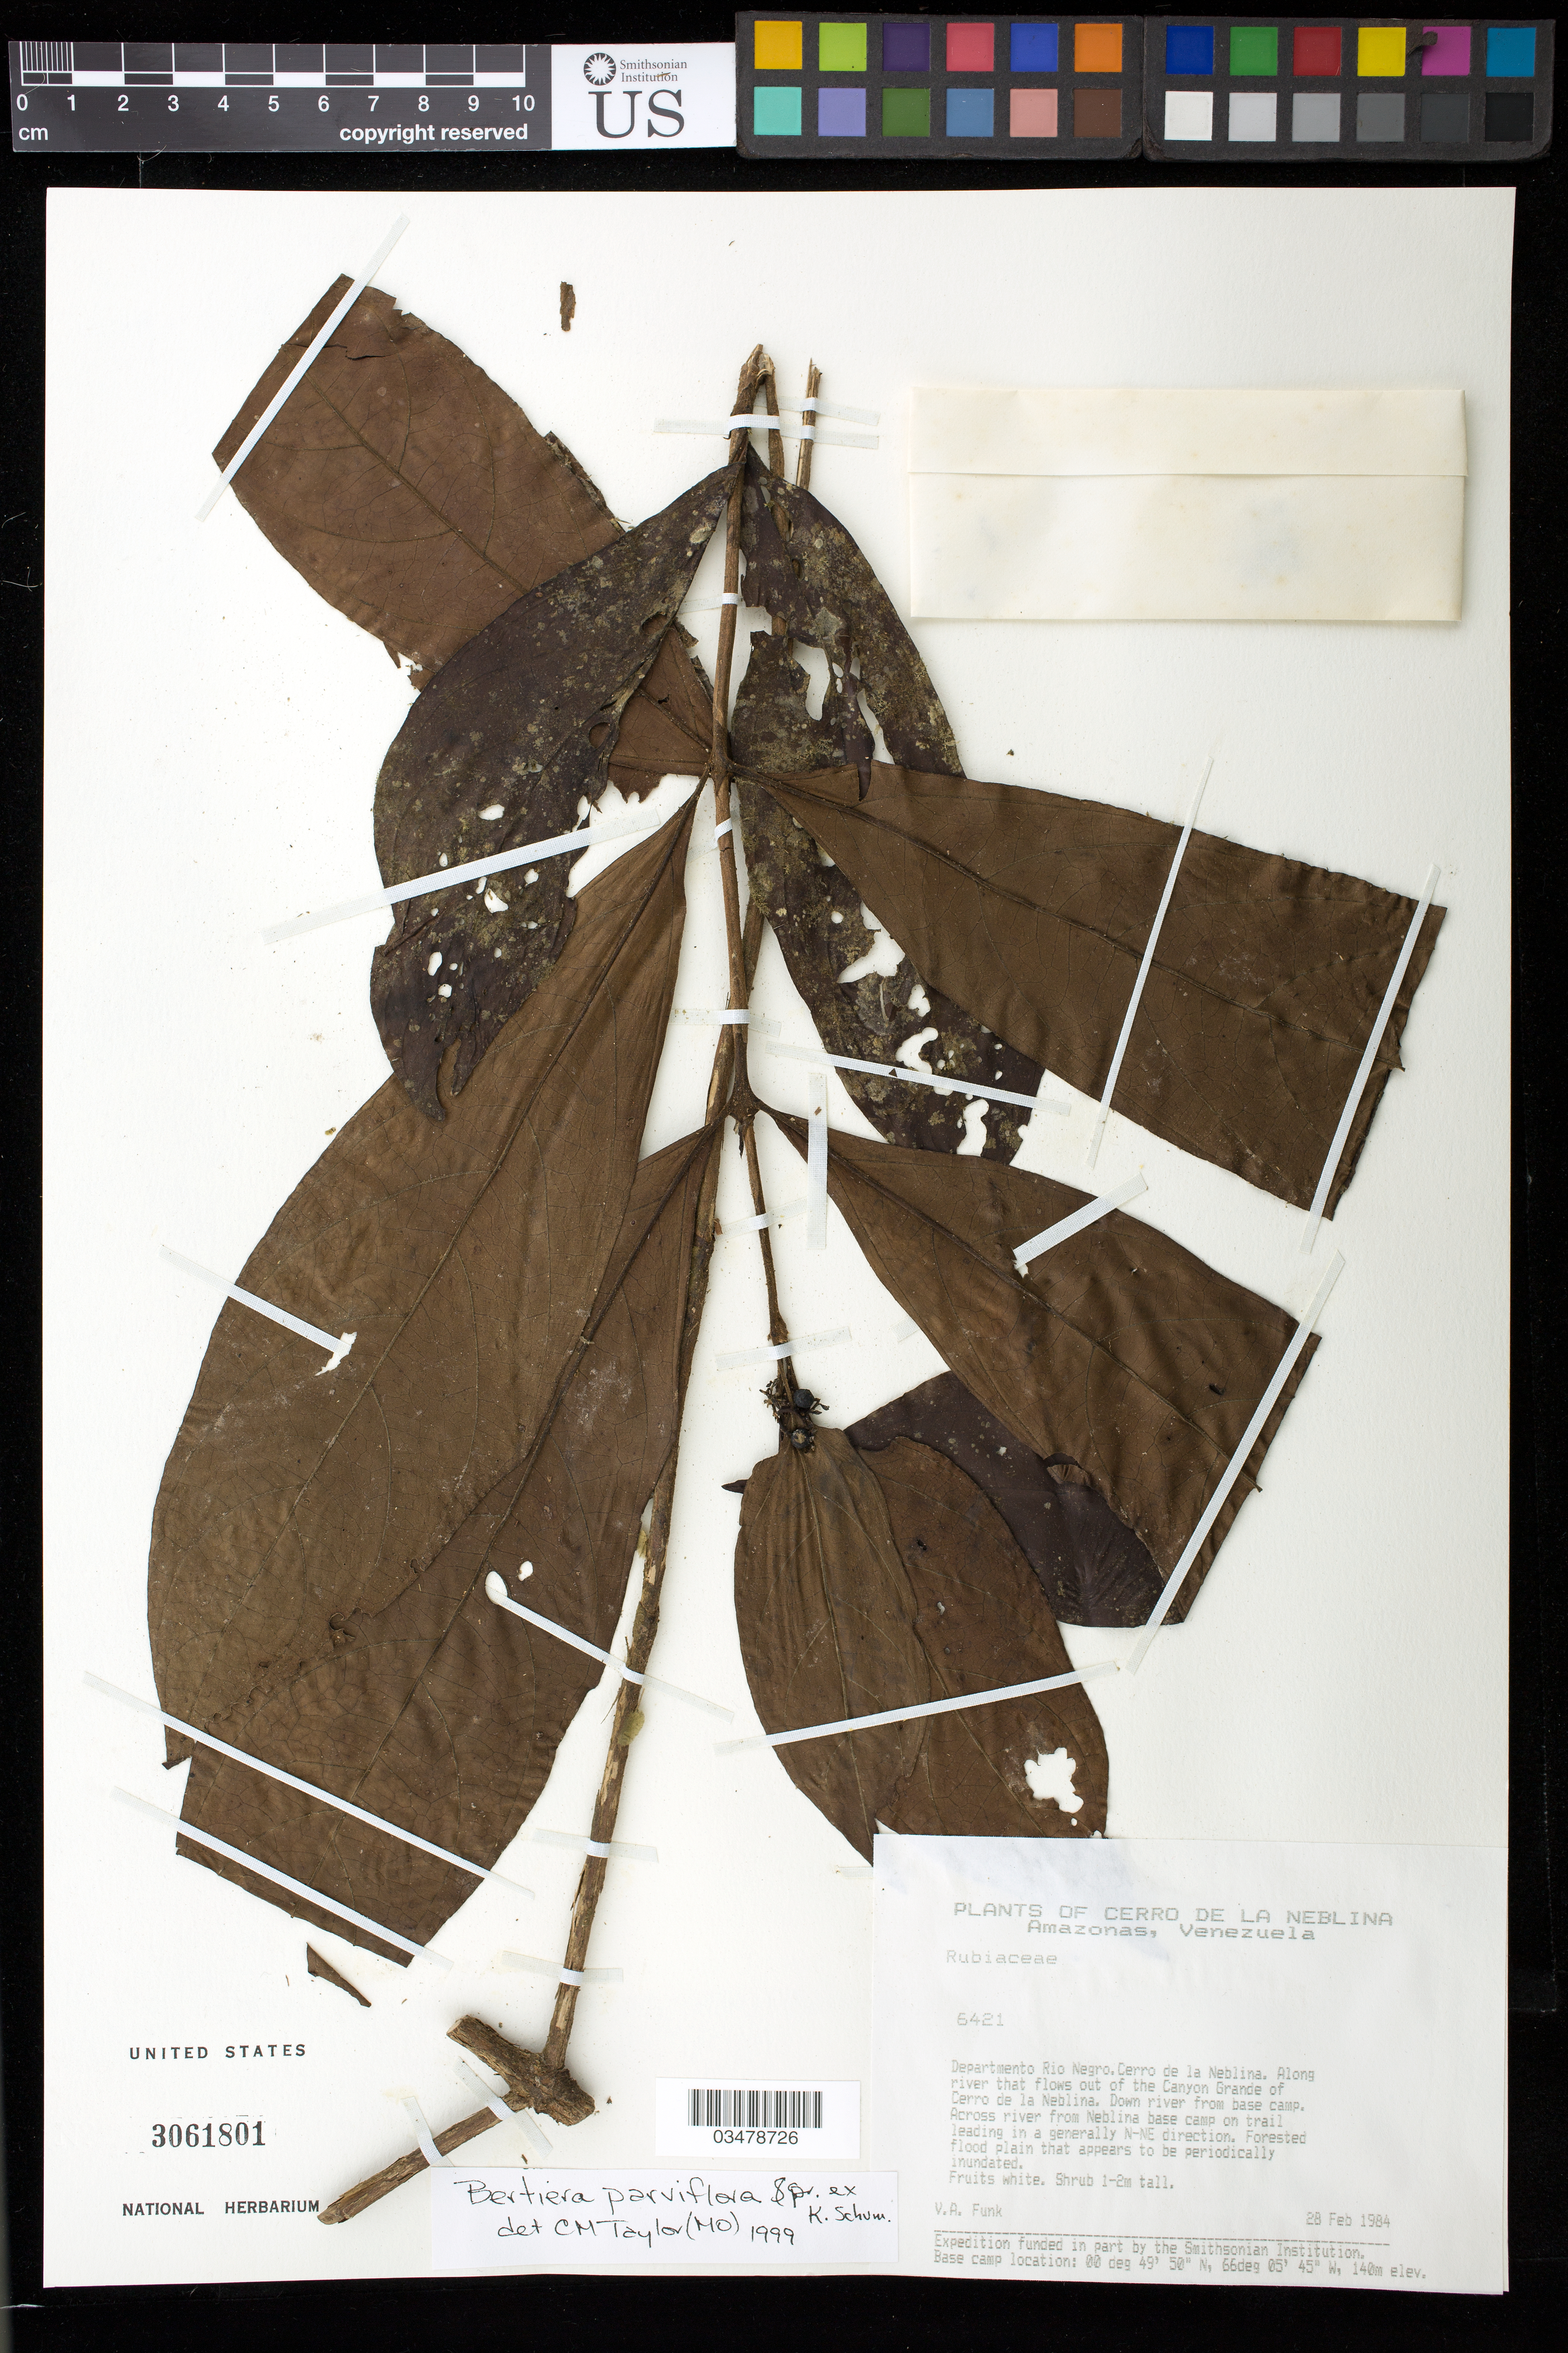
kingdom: Plantae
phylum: Tracheophyta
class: Magnoliopsida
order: Gentianales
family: Rubiaceae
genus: Bertiera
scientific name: Bertiera parviflora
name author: Spruce ex K. Schum.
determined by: Taylor, Charlotte M.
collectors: V. Funk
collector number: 6421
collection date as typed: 28-Feb-84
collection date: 1984-02-28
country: Venezuela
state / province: Amazonas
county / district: Río Negro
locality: Cerro de la Neblina, Canyon Grande, Along river that flows out of the Canyon Grande; down river from base camp. Across river from Neblina base camp on trail leading in a generally N-NE direction.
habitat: Forested flood plain that appears to be periodically inundaed.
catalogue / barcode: US 3061801